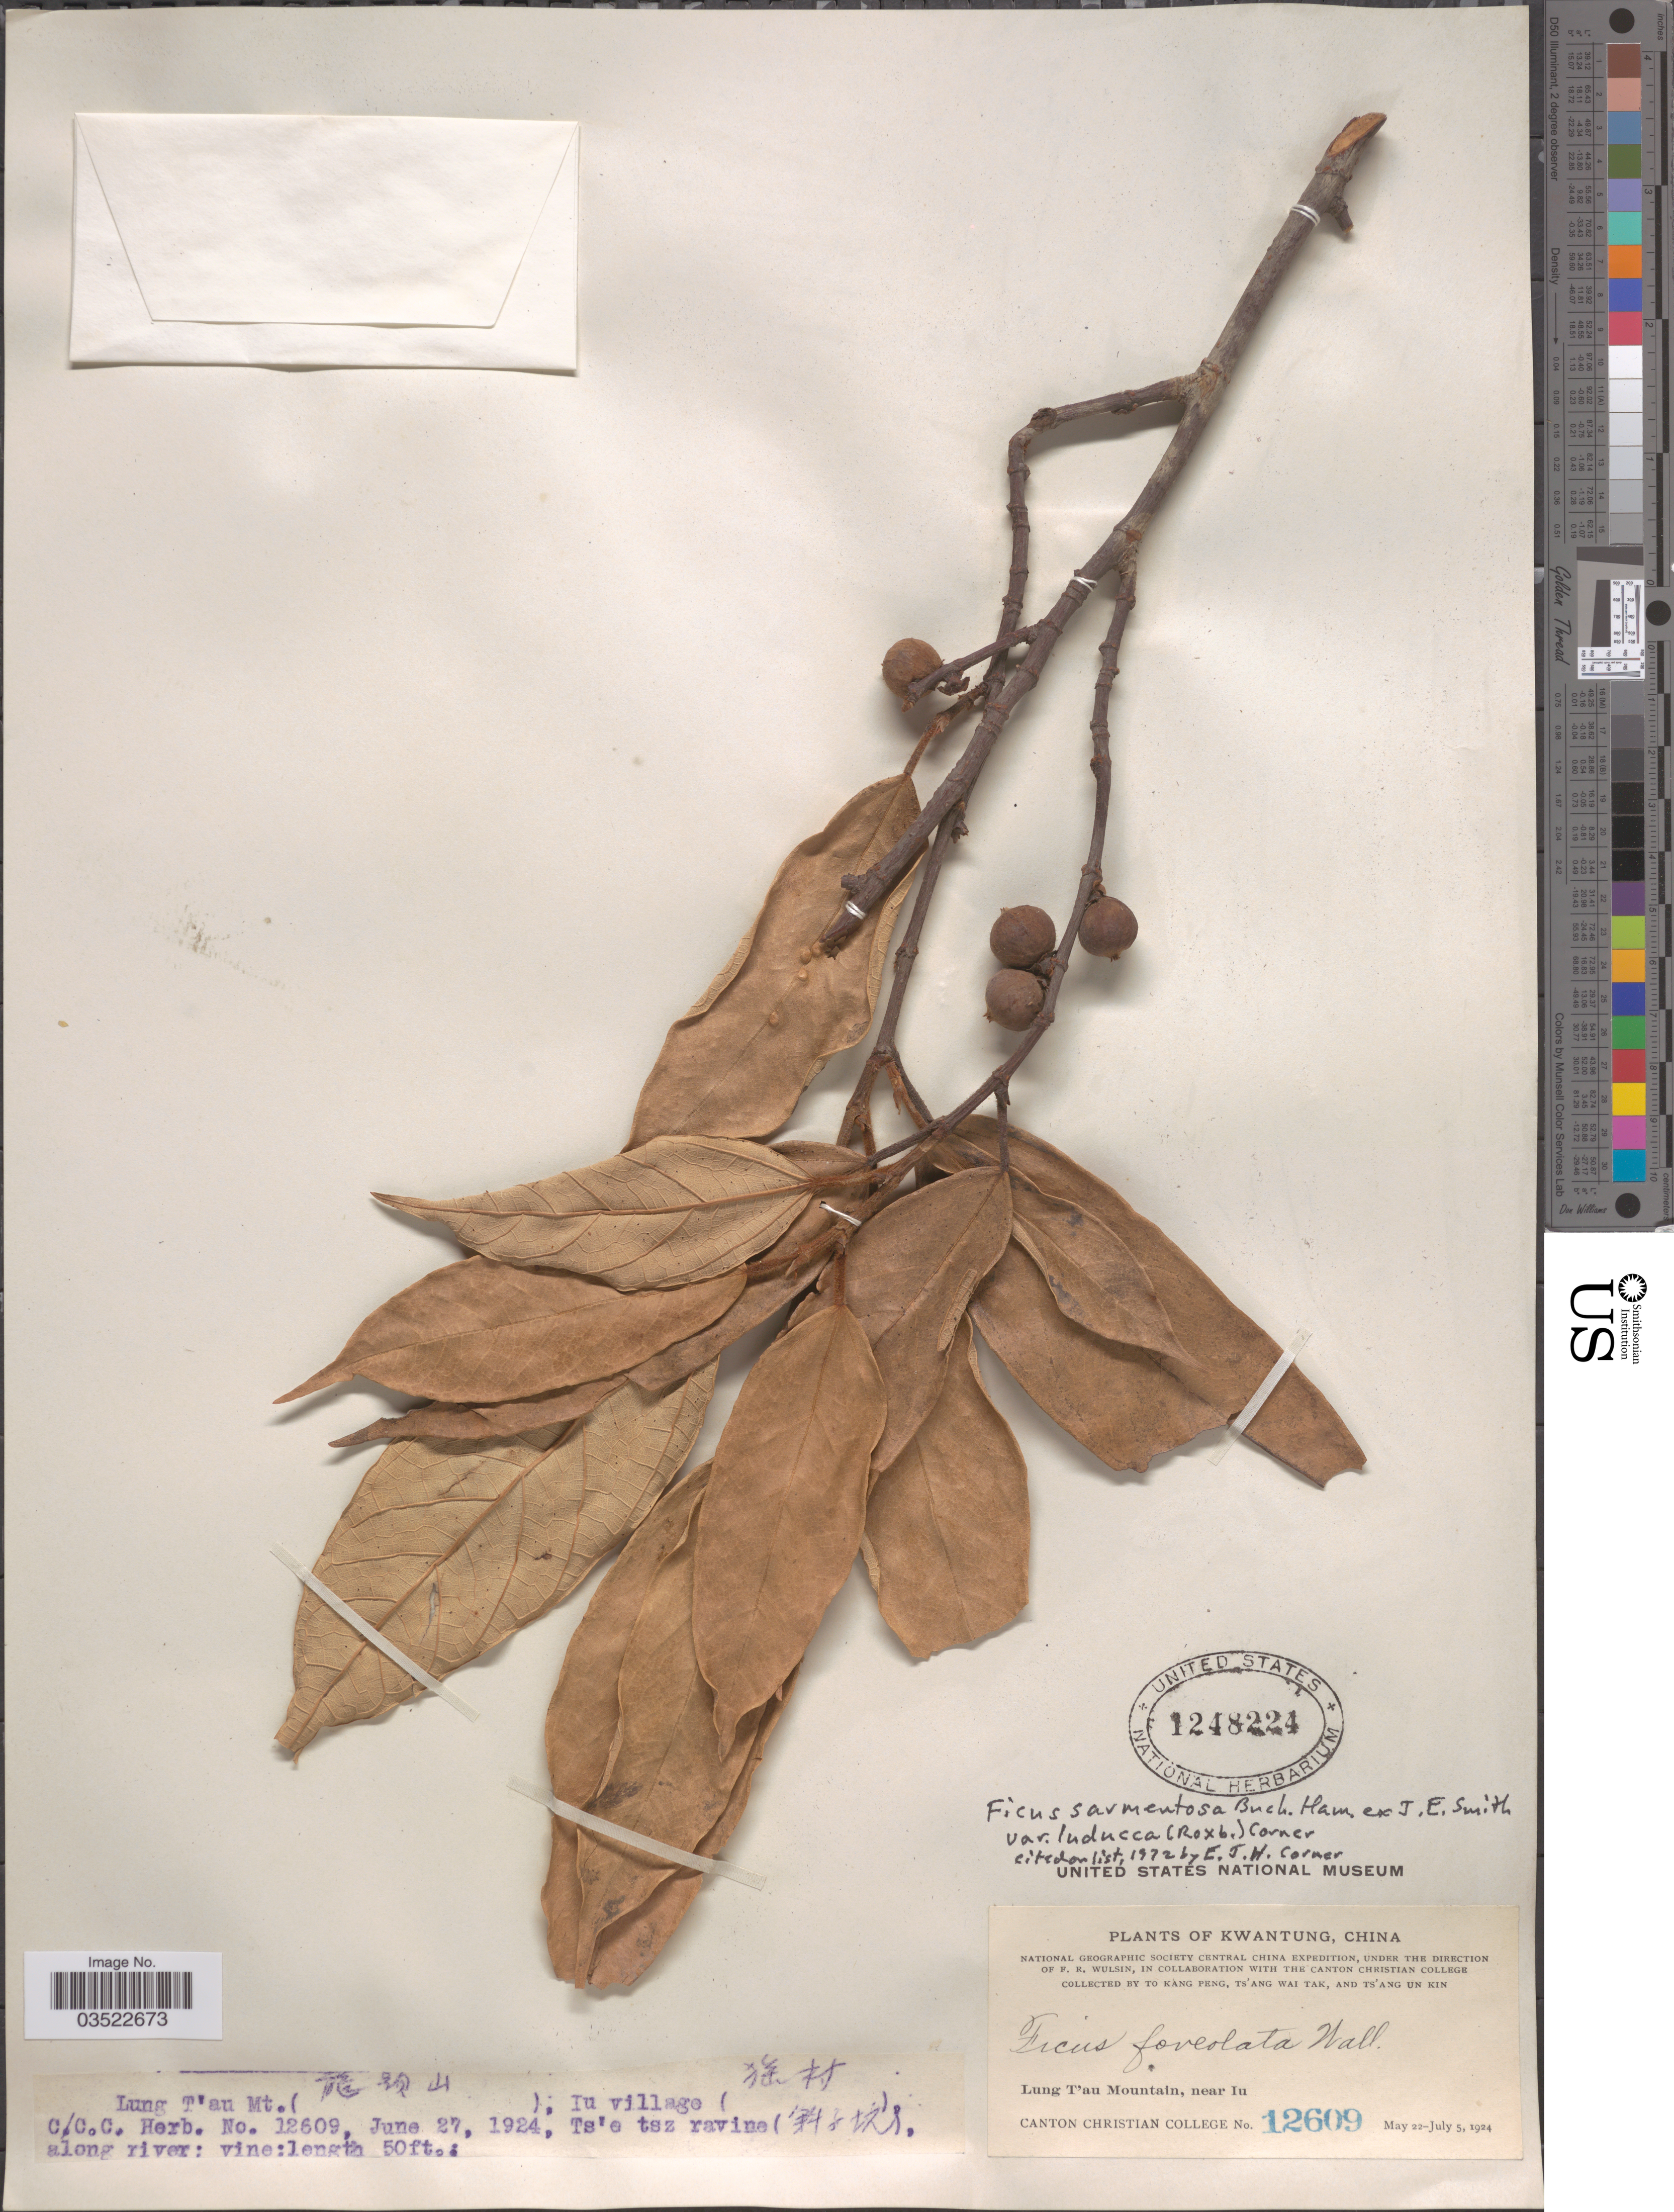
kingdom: Plantae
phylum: Tracheophyta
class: Magnoliopsida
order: Rosales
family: Moraceae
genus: Ficus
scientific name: Ficus sarmentosa var. luducca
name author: (Roxb.) Corner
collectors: T. K. Peng, W. T. Tsang & Ts' Ang Un Kin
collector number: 12609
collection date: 1924-06-27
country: China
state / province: Guangdong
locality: Kwantung. National Geographic Society Central China Expedition. Lung T'au Mountain (X), near Iu village (X). Ts'e tsz ravine (X), along river.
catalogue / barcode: US 1248224